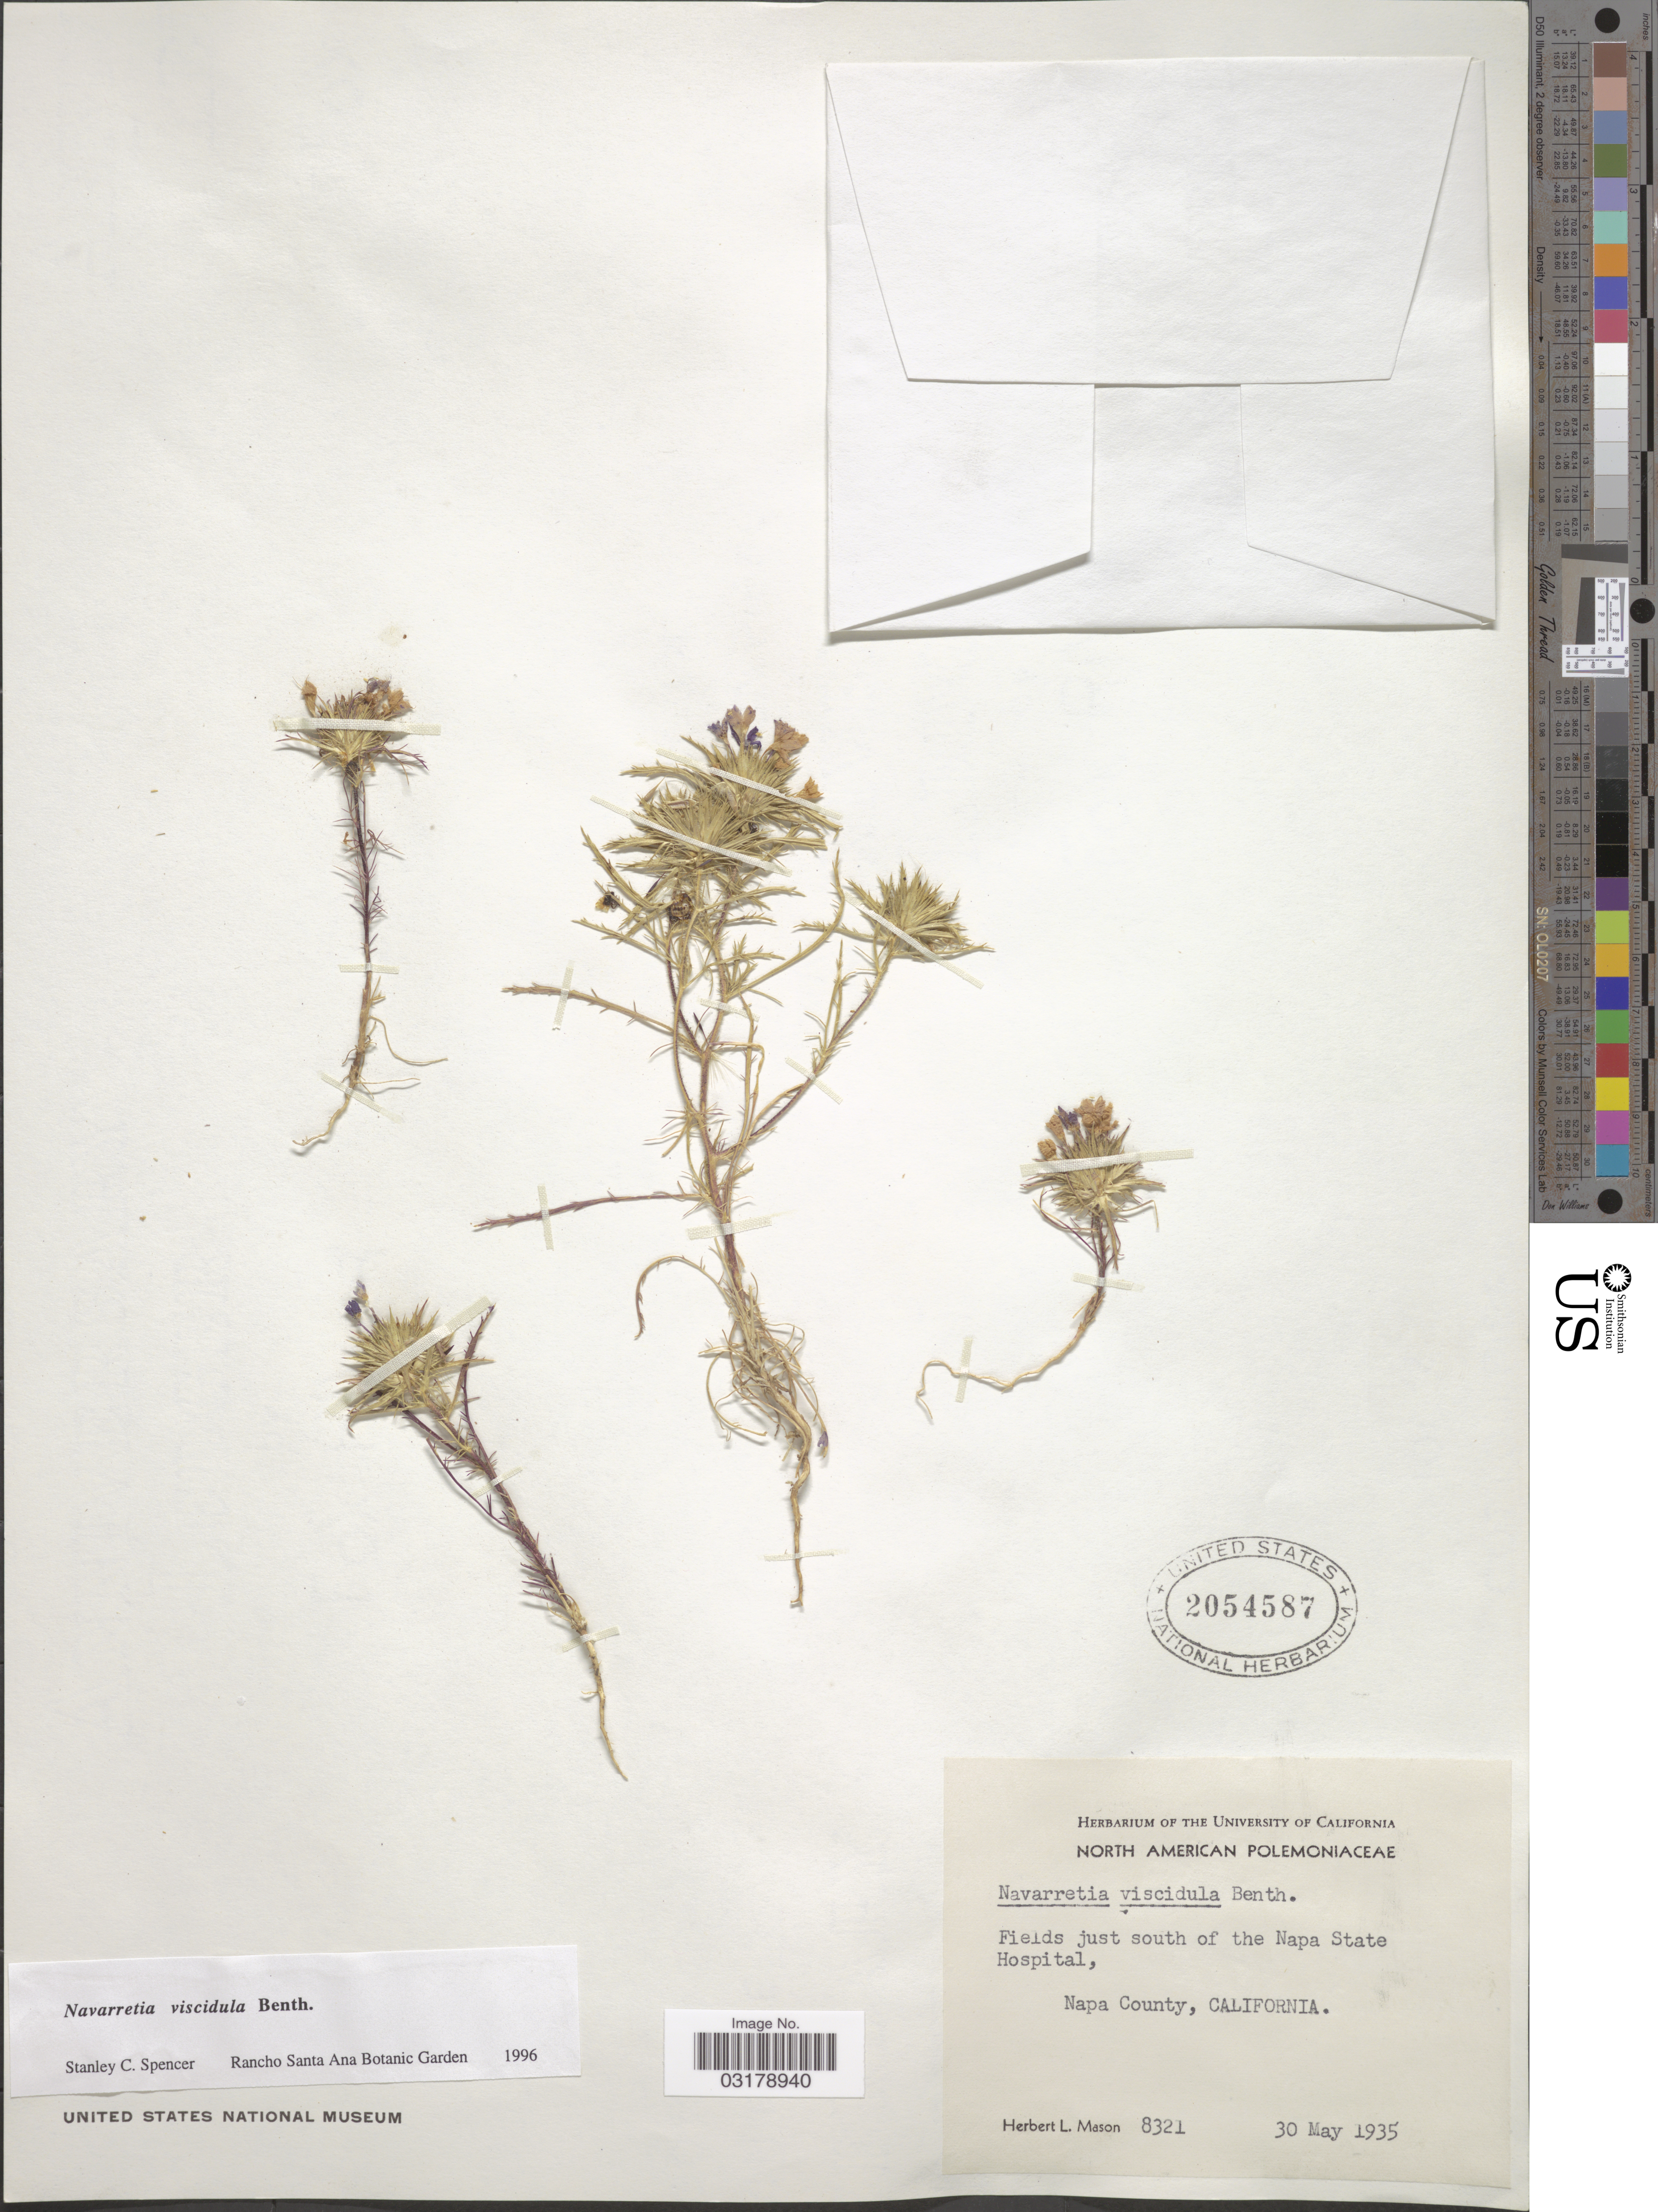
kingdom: Plantae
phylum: Tracheophyta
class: Magnoliopsida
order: Ericales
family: Polemoniaceae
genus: Navarretia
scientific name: Navarretia viscidula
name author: Benth.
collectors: H. L. Mason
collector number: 8321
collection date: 1935-05-30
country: United States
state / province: California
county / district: Napa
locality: Fields just south of the Napa State Hospital. Napa County.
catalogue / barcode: US 2054587